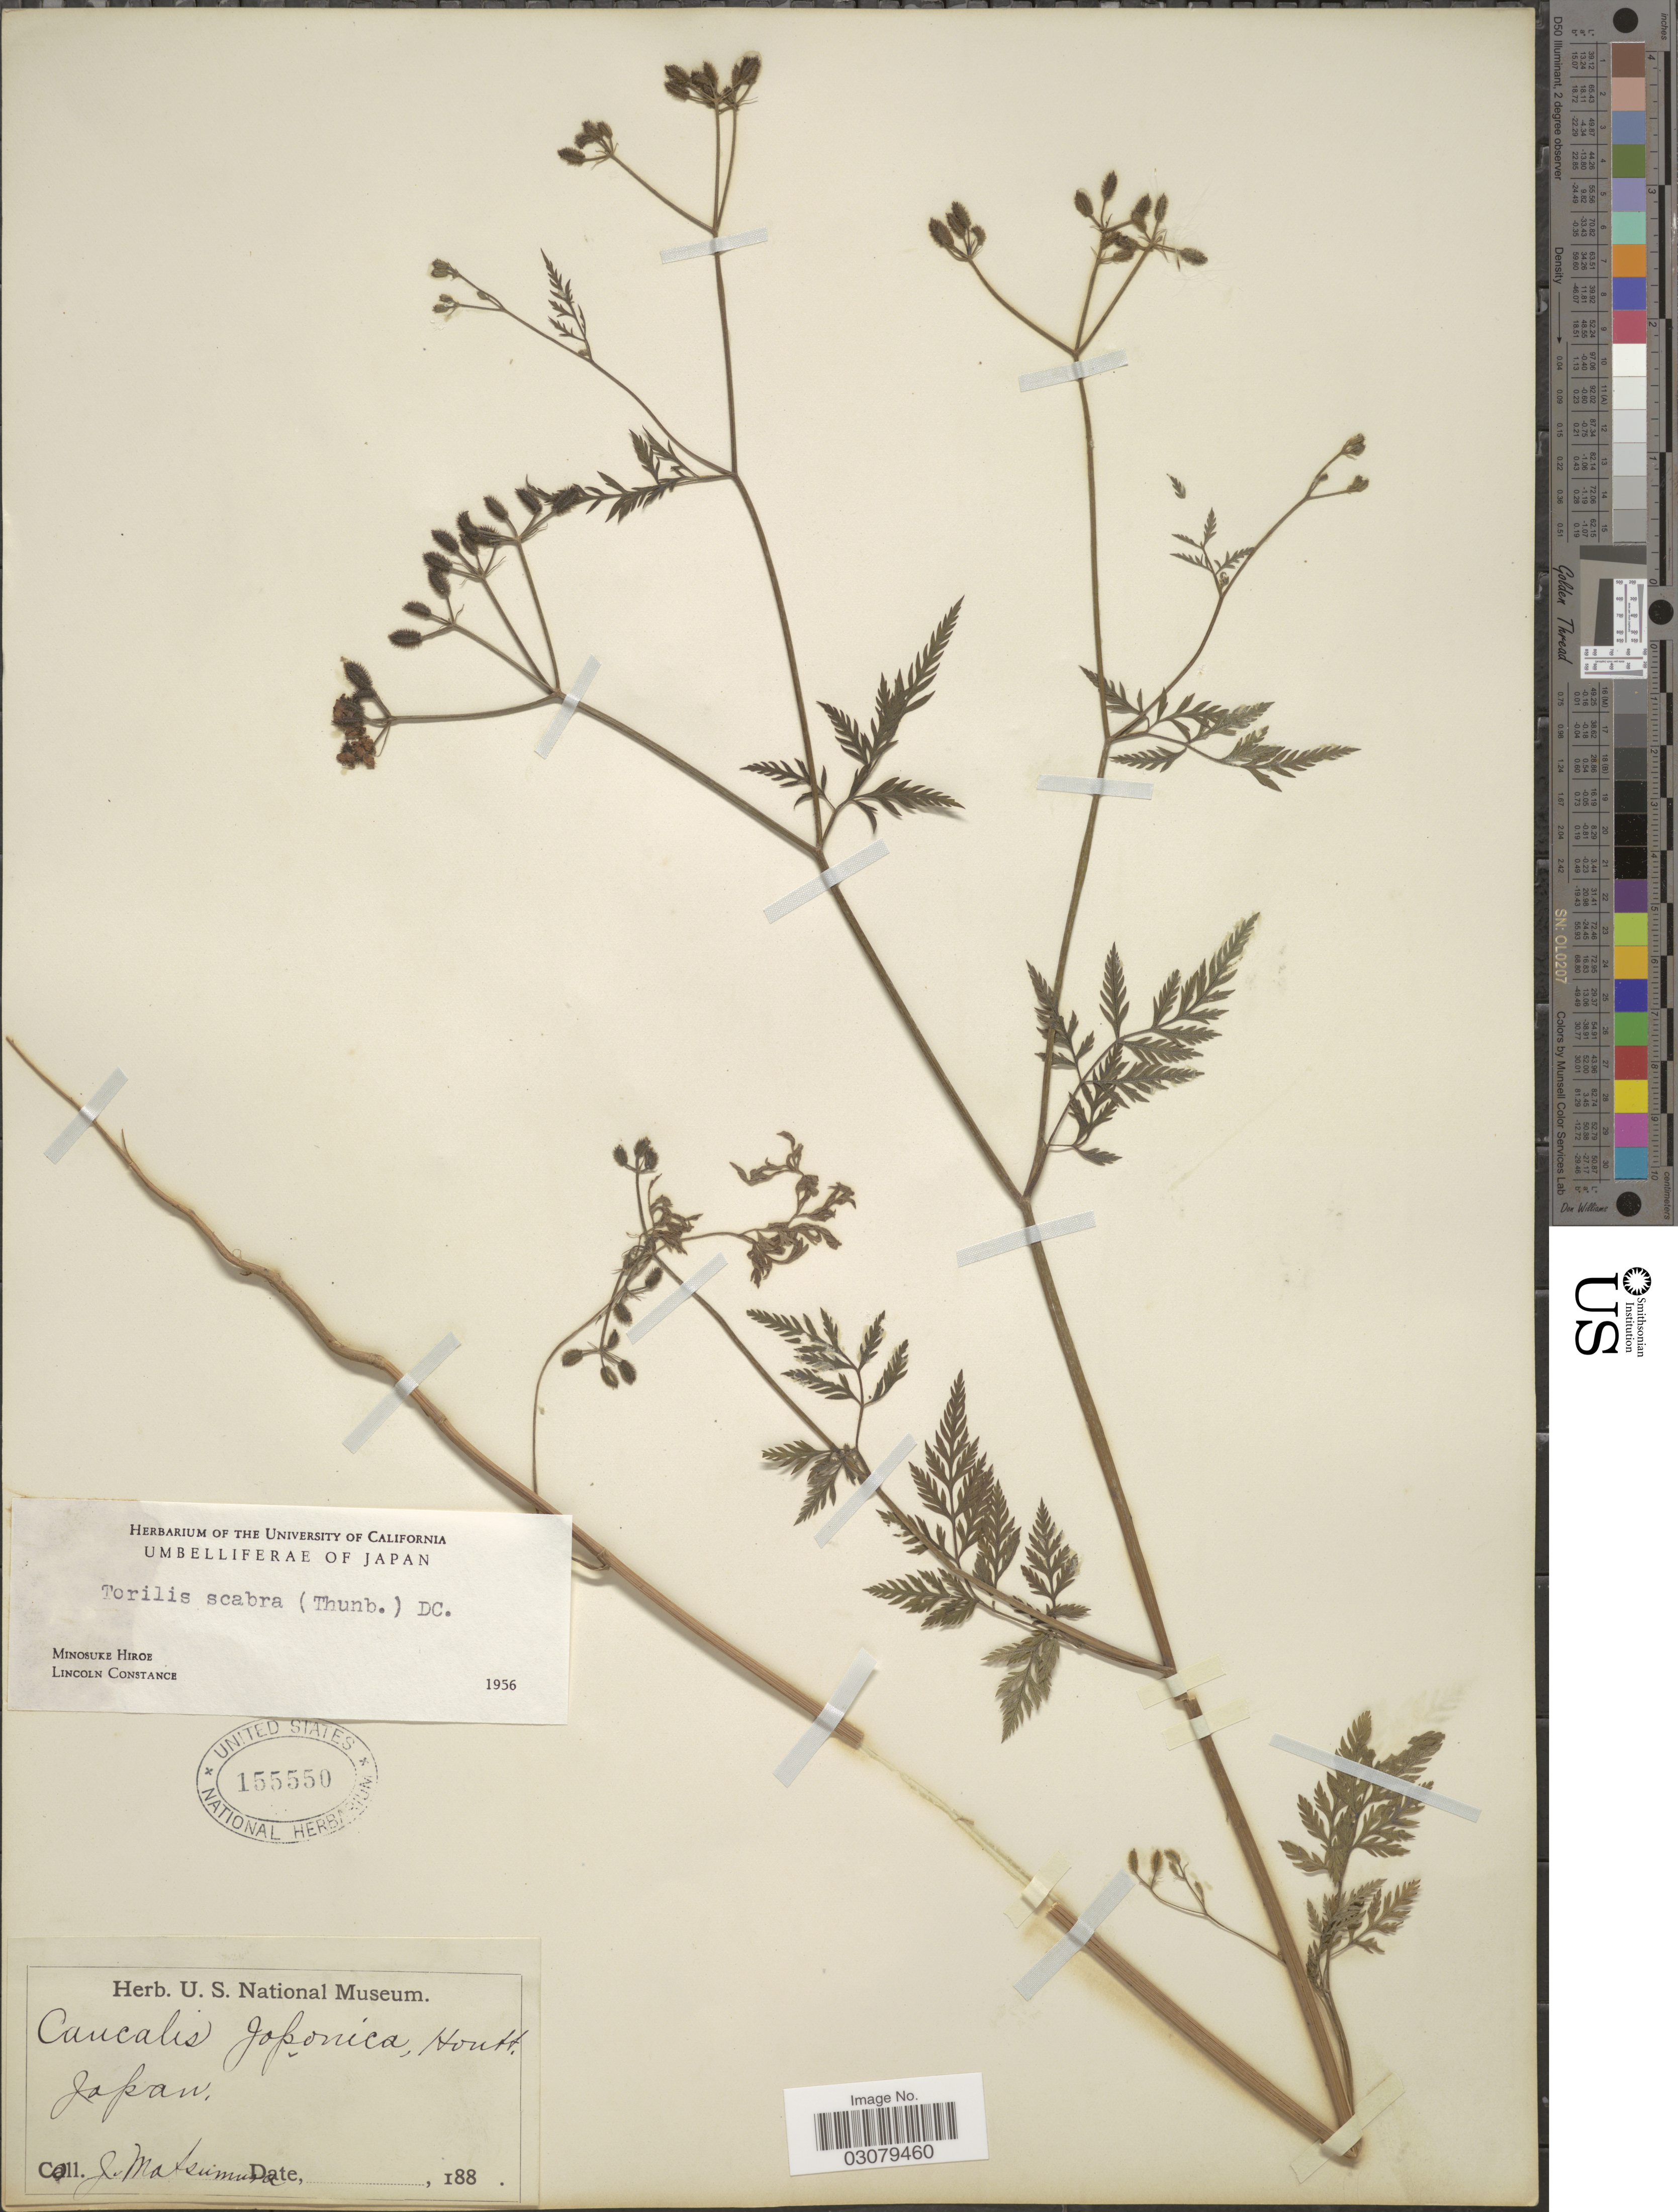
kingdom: Plantae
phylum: Tracheophyta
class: Magnoliopsida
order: Apiales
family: Apiaceae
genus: Torilis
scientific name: Torilis scabra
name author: (Thunb.) DC.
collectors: J. Matsumura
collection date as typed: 188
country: Japan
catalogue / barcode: US 155550